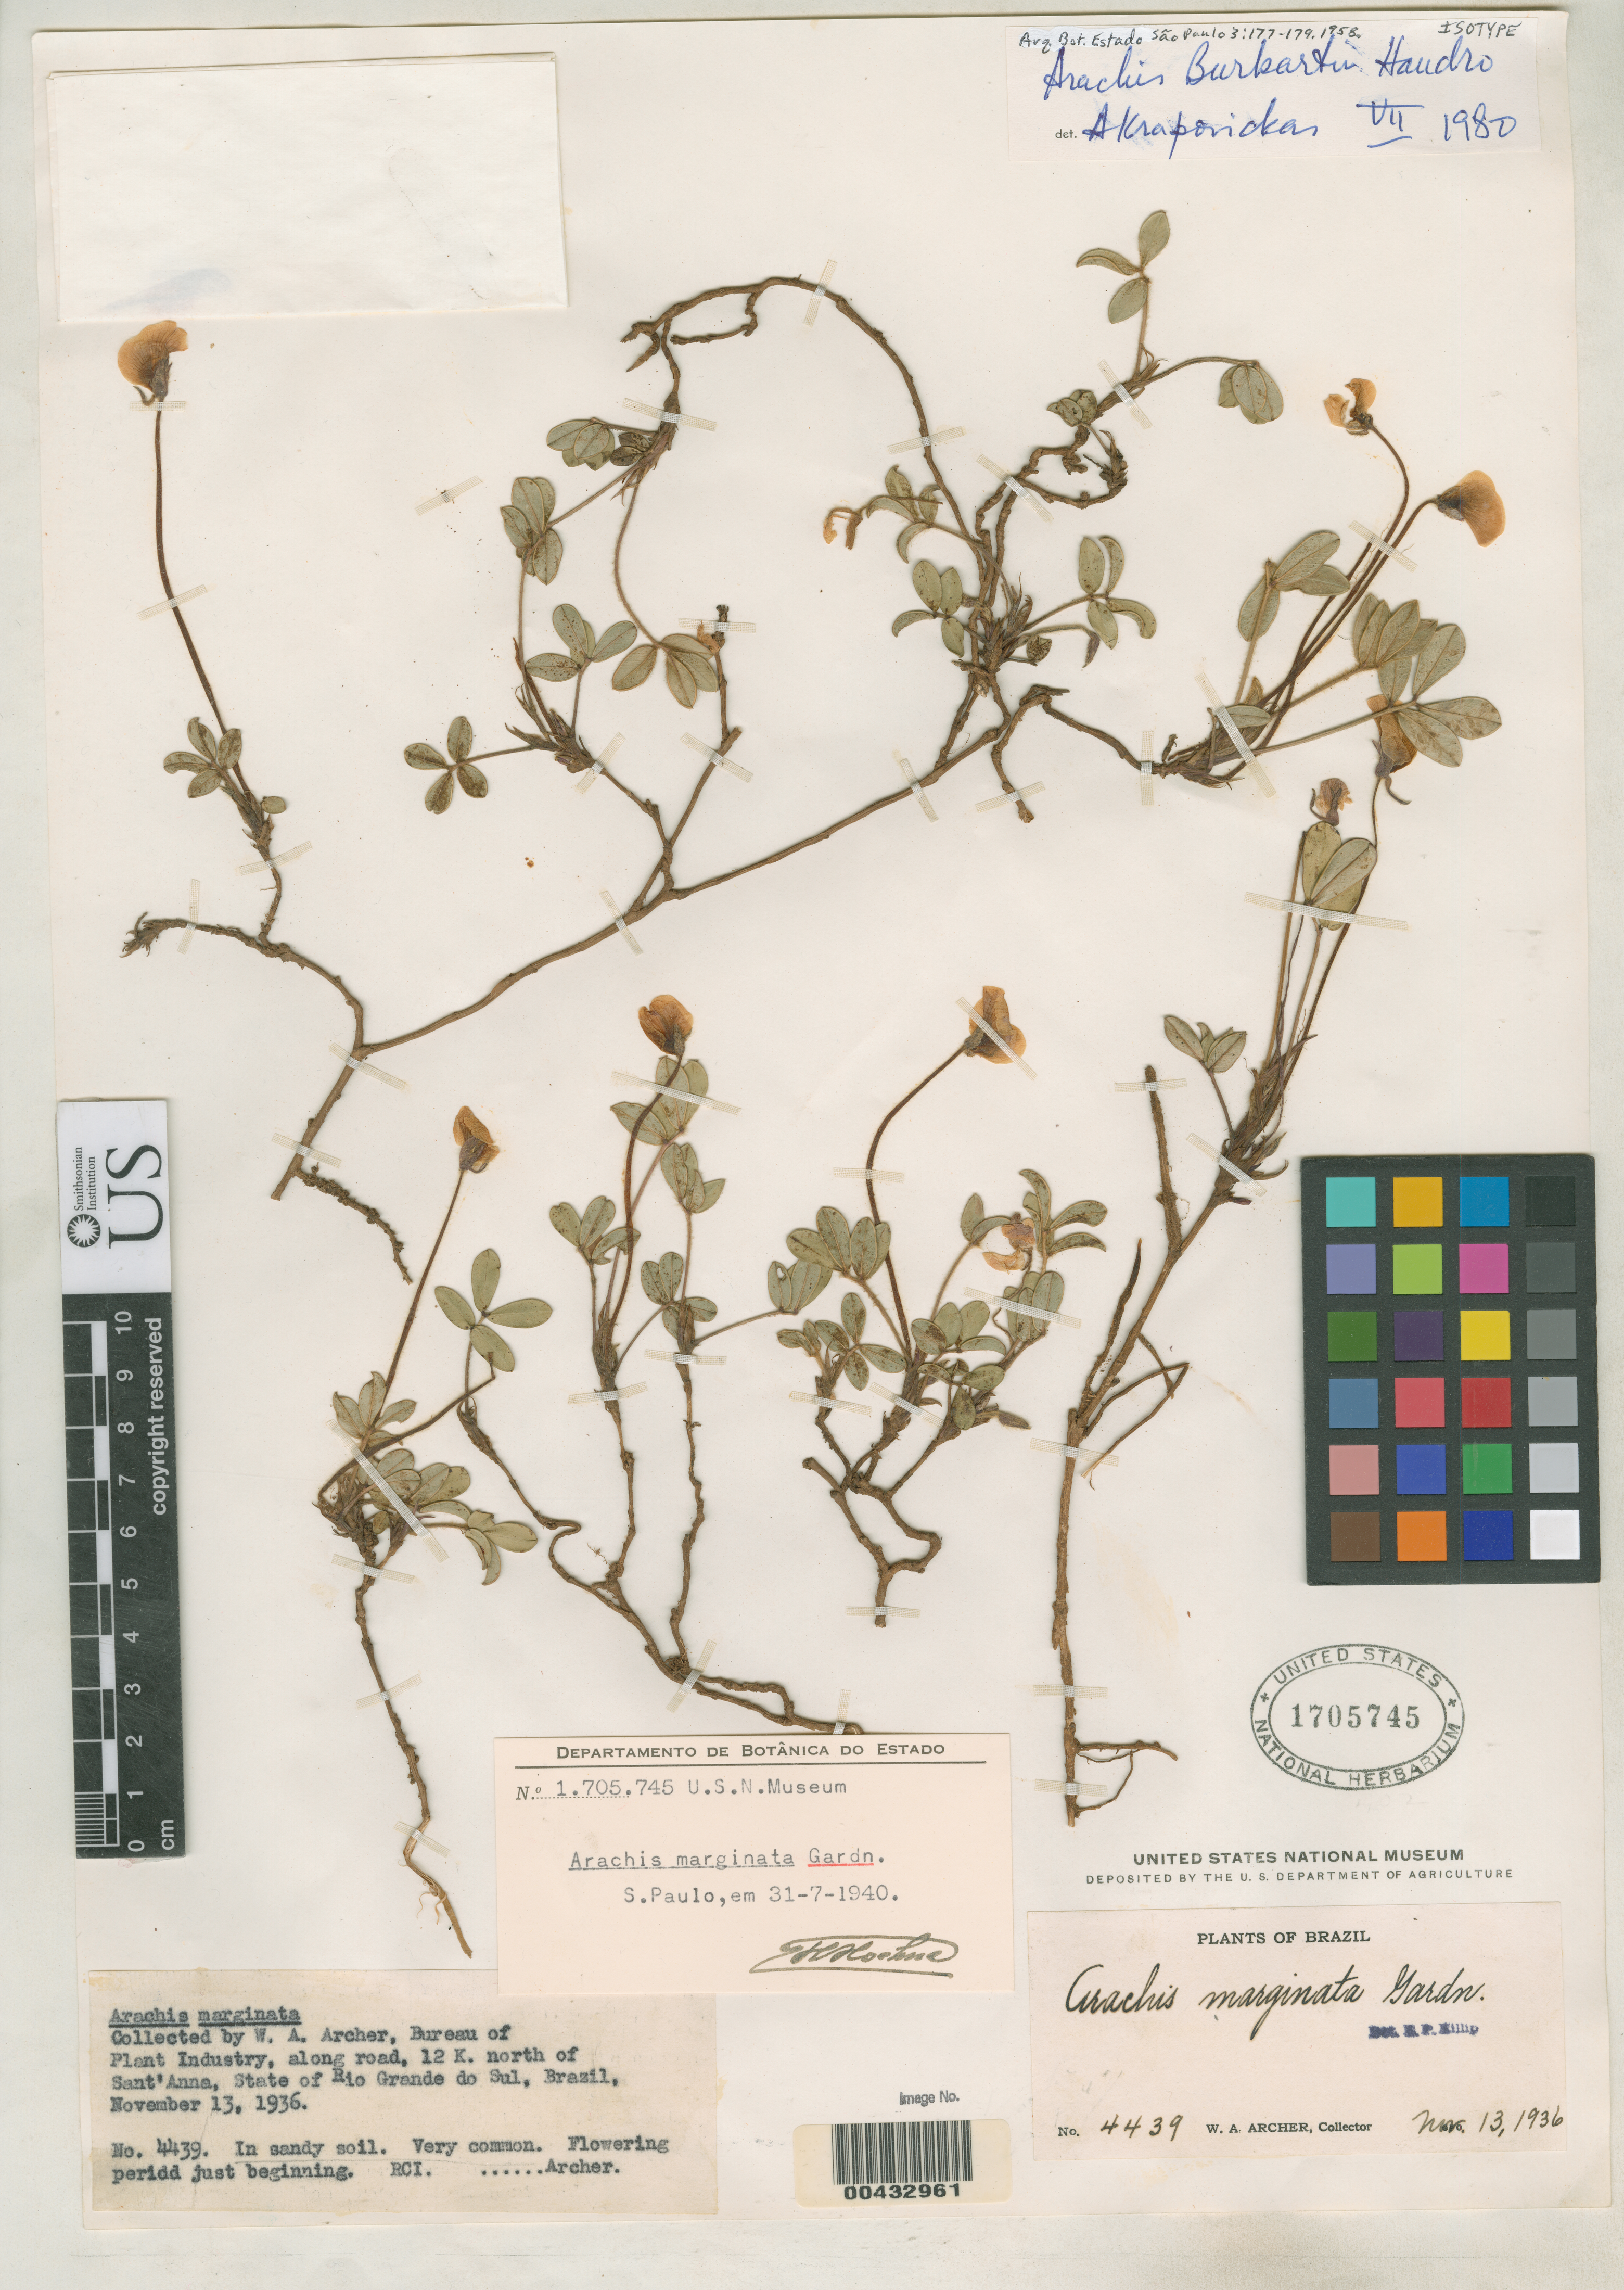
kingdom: Plantae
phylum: Tracheophyta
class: Magnoliopsida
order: Fabales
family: Fabaceae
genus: Arachis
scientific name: Arachis burkartii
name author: Handro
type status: Isotype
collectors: W. A. Archer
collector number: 4439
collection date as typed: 13 Nov 1936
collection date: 1936-11-13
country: Brazil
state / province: Rio Grande do Sul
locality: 12 km N of Sabta Abba.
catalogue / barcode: US 1705745